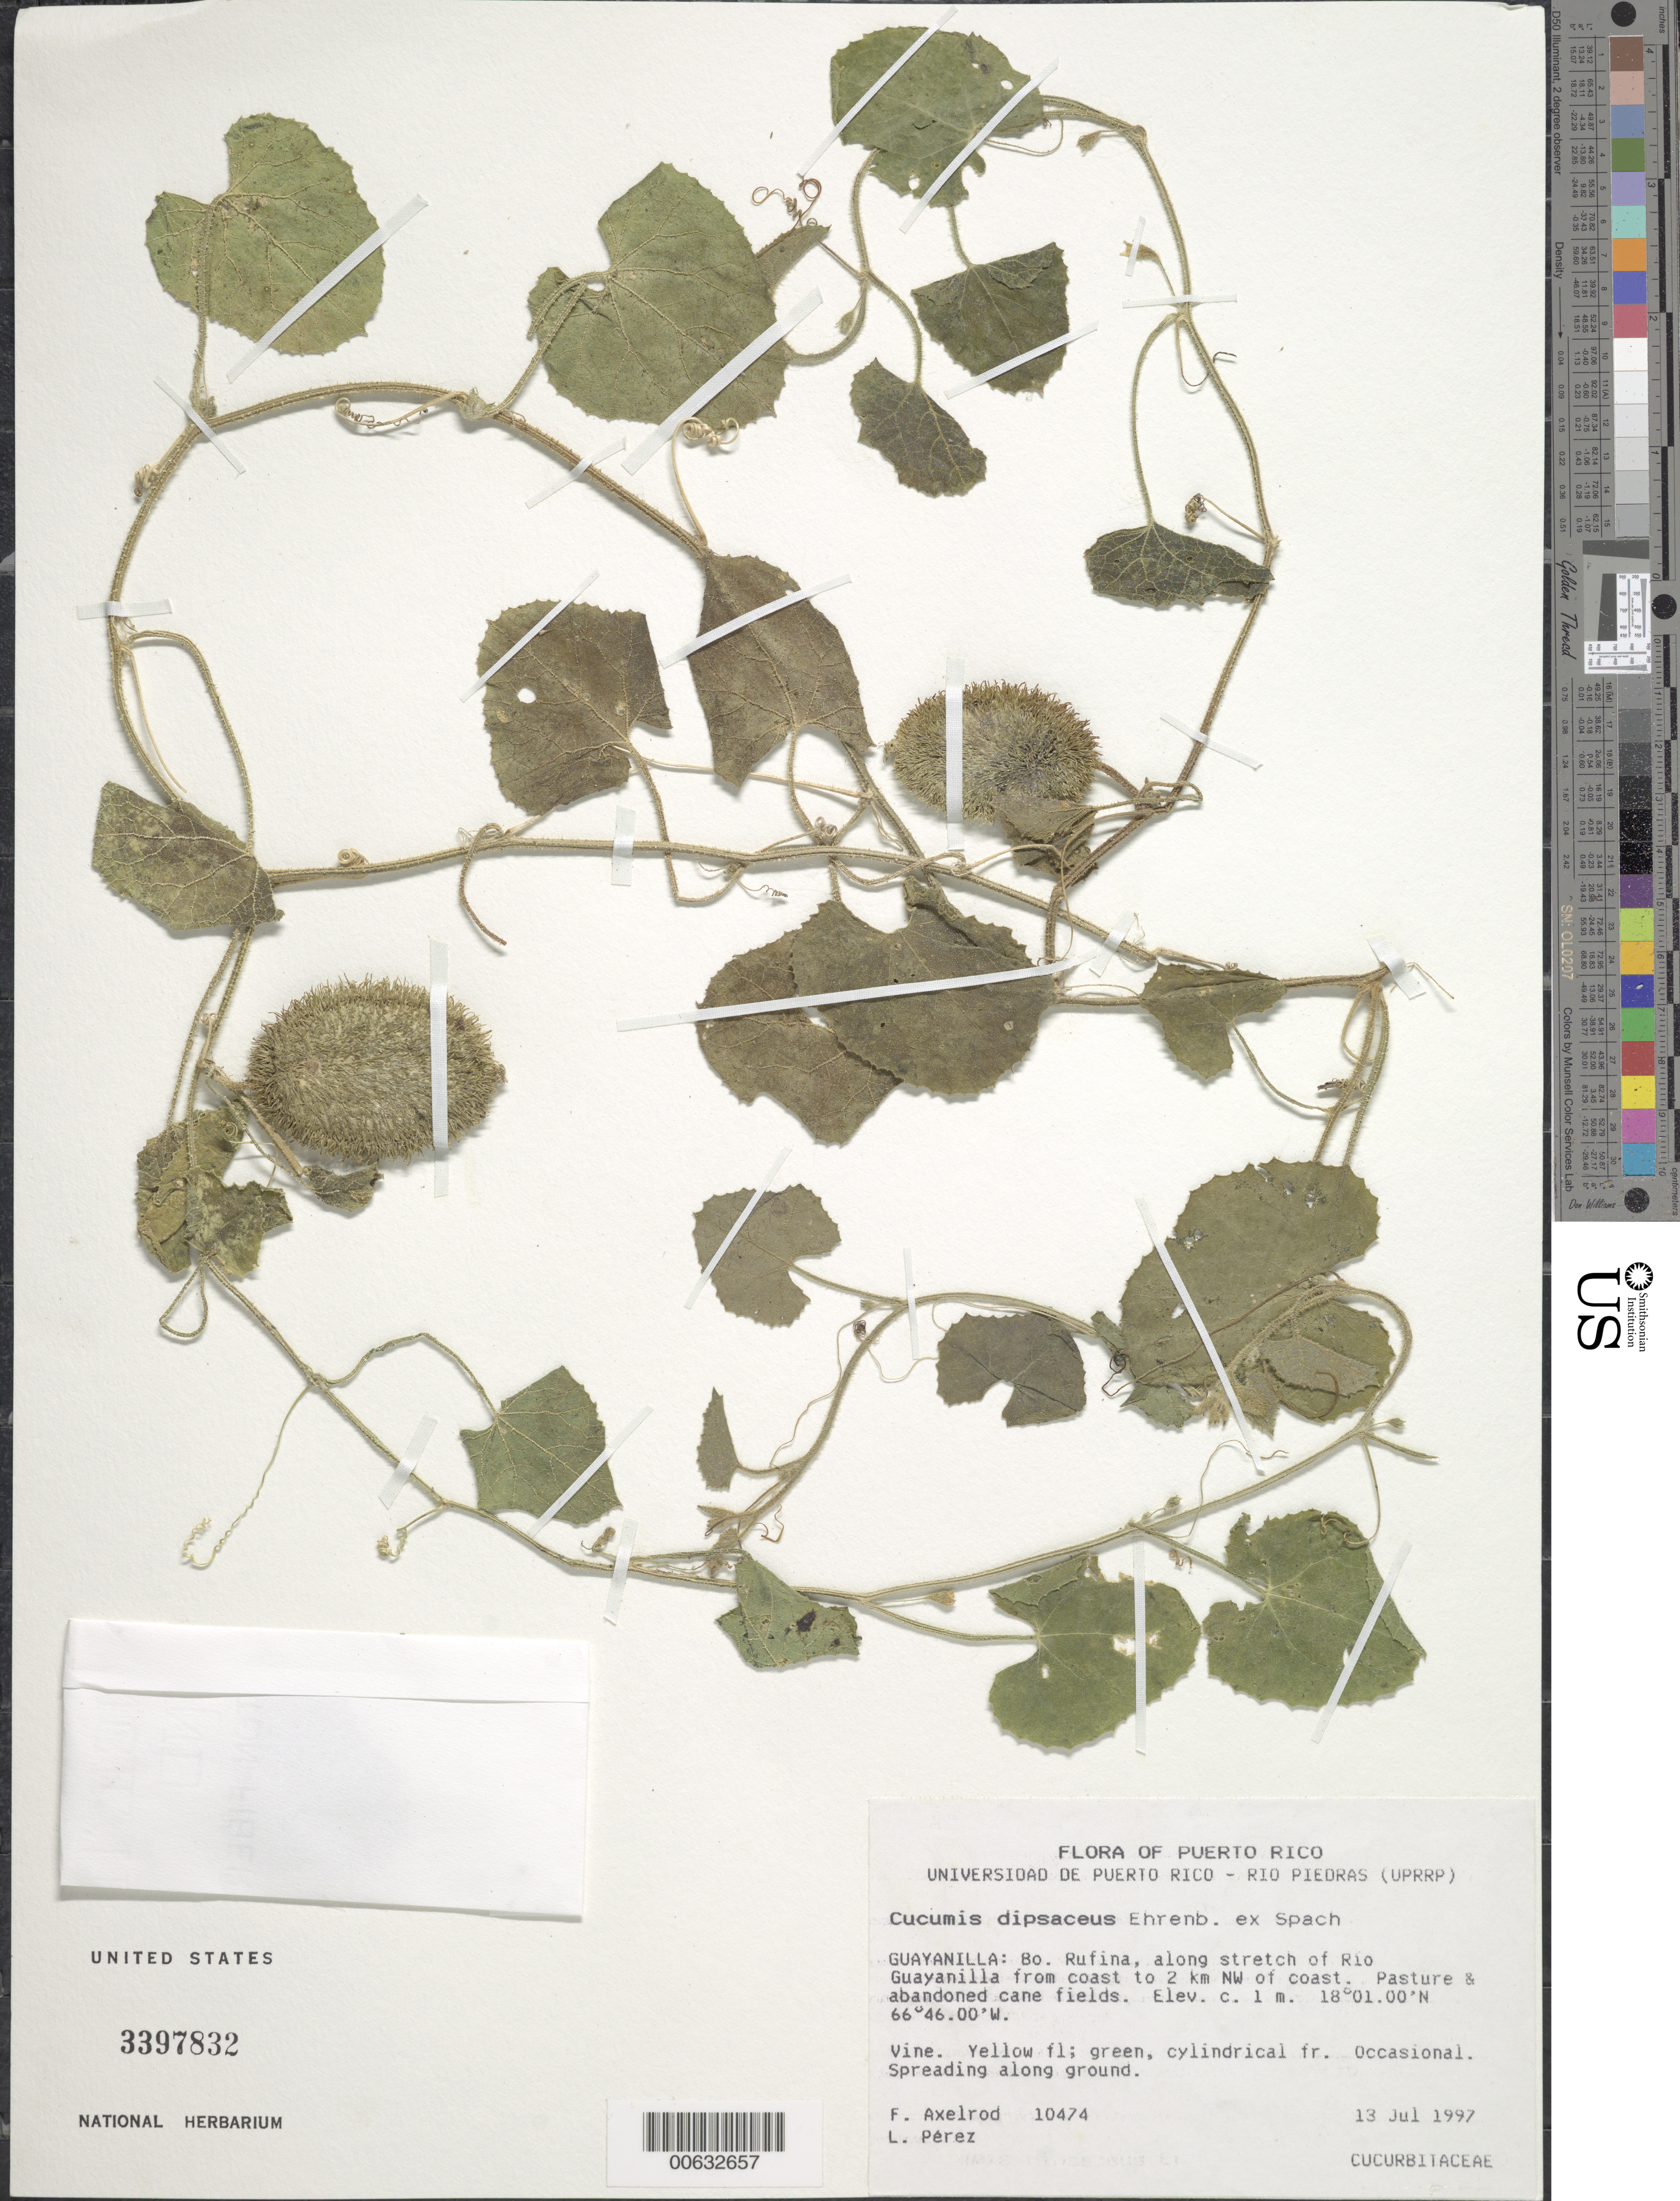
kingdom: Plantae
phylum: Tracheophyta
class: Magnoliopsida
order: Cucurbitales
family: Cucurbitaceae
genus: Cucumis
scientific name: Cucumis dipsaceus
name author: Ehrenb. ex Spach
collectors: F. S. Axelrod & L. Pérez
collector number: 10474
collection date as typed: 13 Jul 1997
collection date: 1997-07-13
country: Puerto Rico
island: Greater Antilles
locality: Guayanilla: Bo. Rufina, along stretch of Río Guayanilla from coast to 2 km NW of coast.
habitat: Pasture and abandoned cane fields.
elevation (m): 1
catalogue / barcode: US 3397832